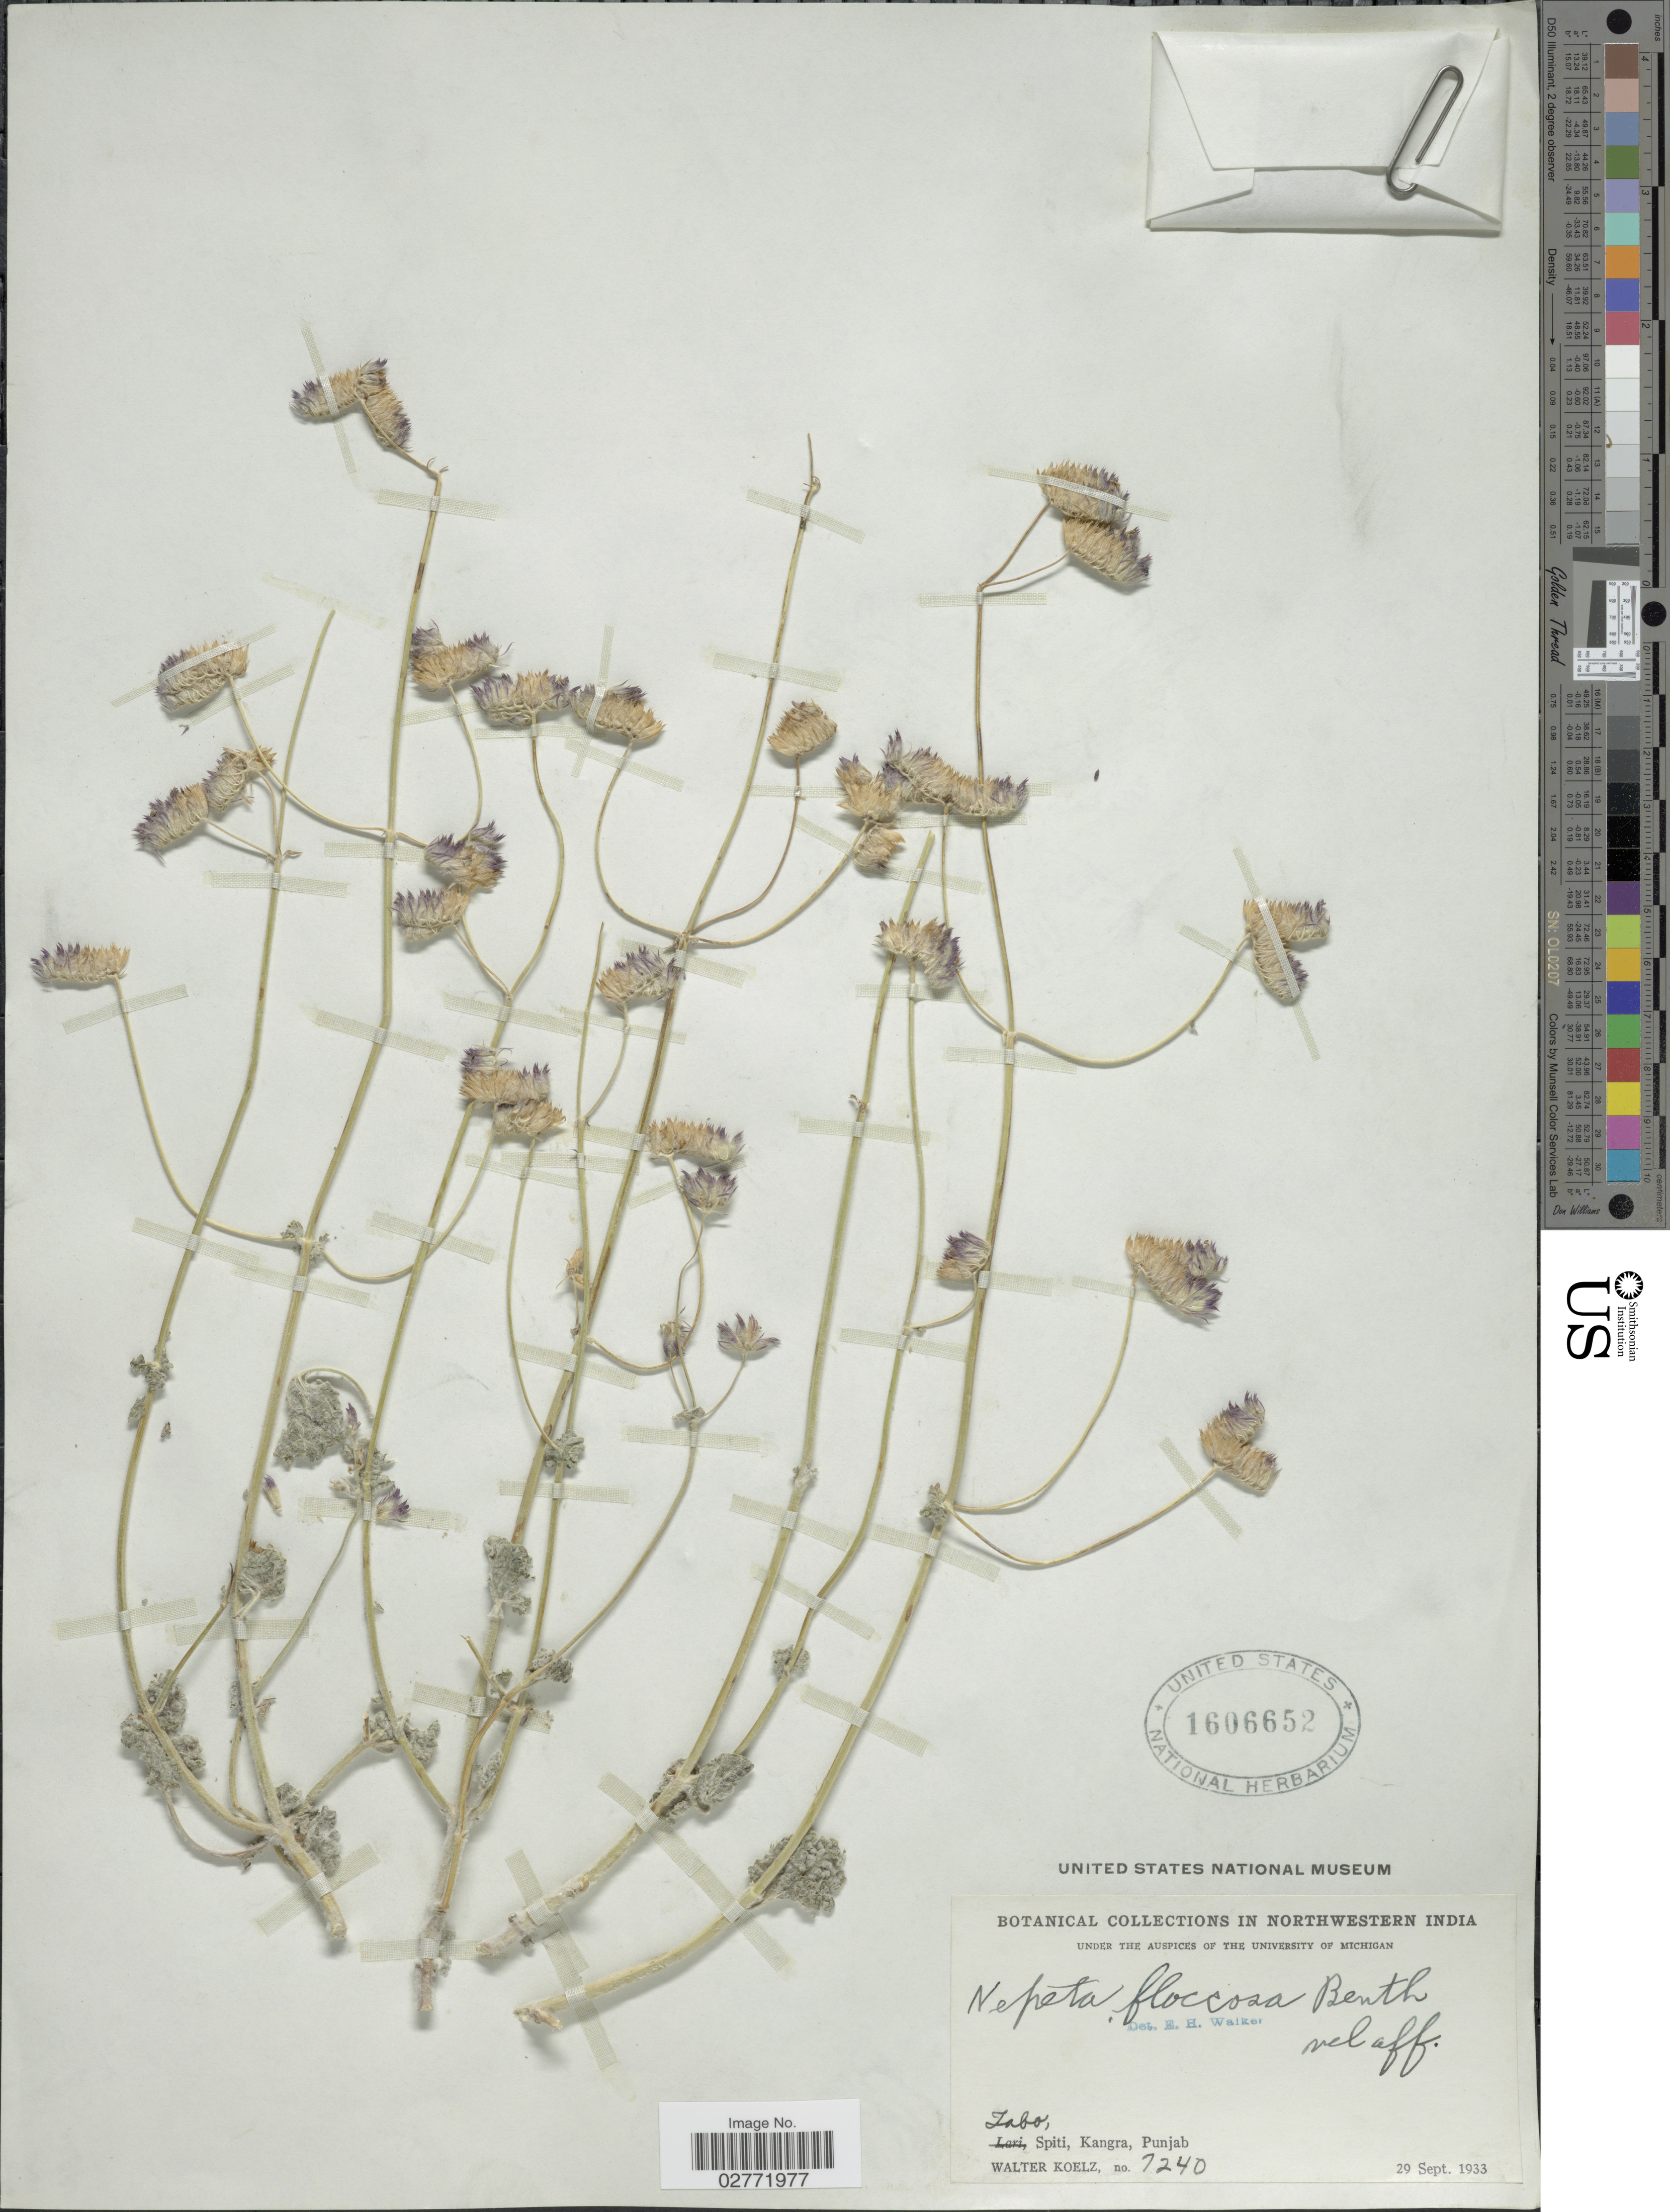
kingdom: Plantae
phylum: Tracheophyta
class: Magnoliopsida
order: Lamiales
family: Lamiaceae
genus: Nepeta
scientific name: Nepeta floccosa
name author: Benth.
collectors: W. N. Koelz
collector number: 7240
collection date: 1933-09-29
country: India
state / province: Punjab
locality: Northwestern India, Tabo, Spiti, Kangra.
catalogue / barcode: US 1606652